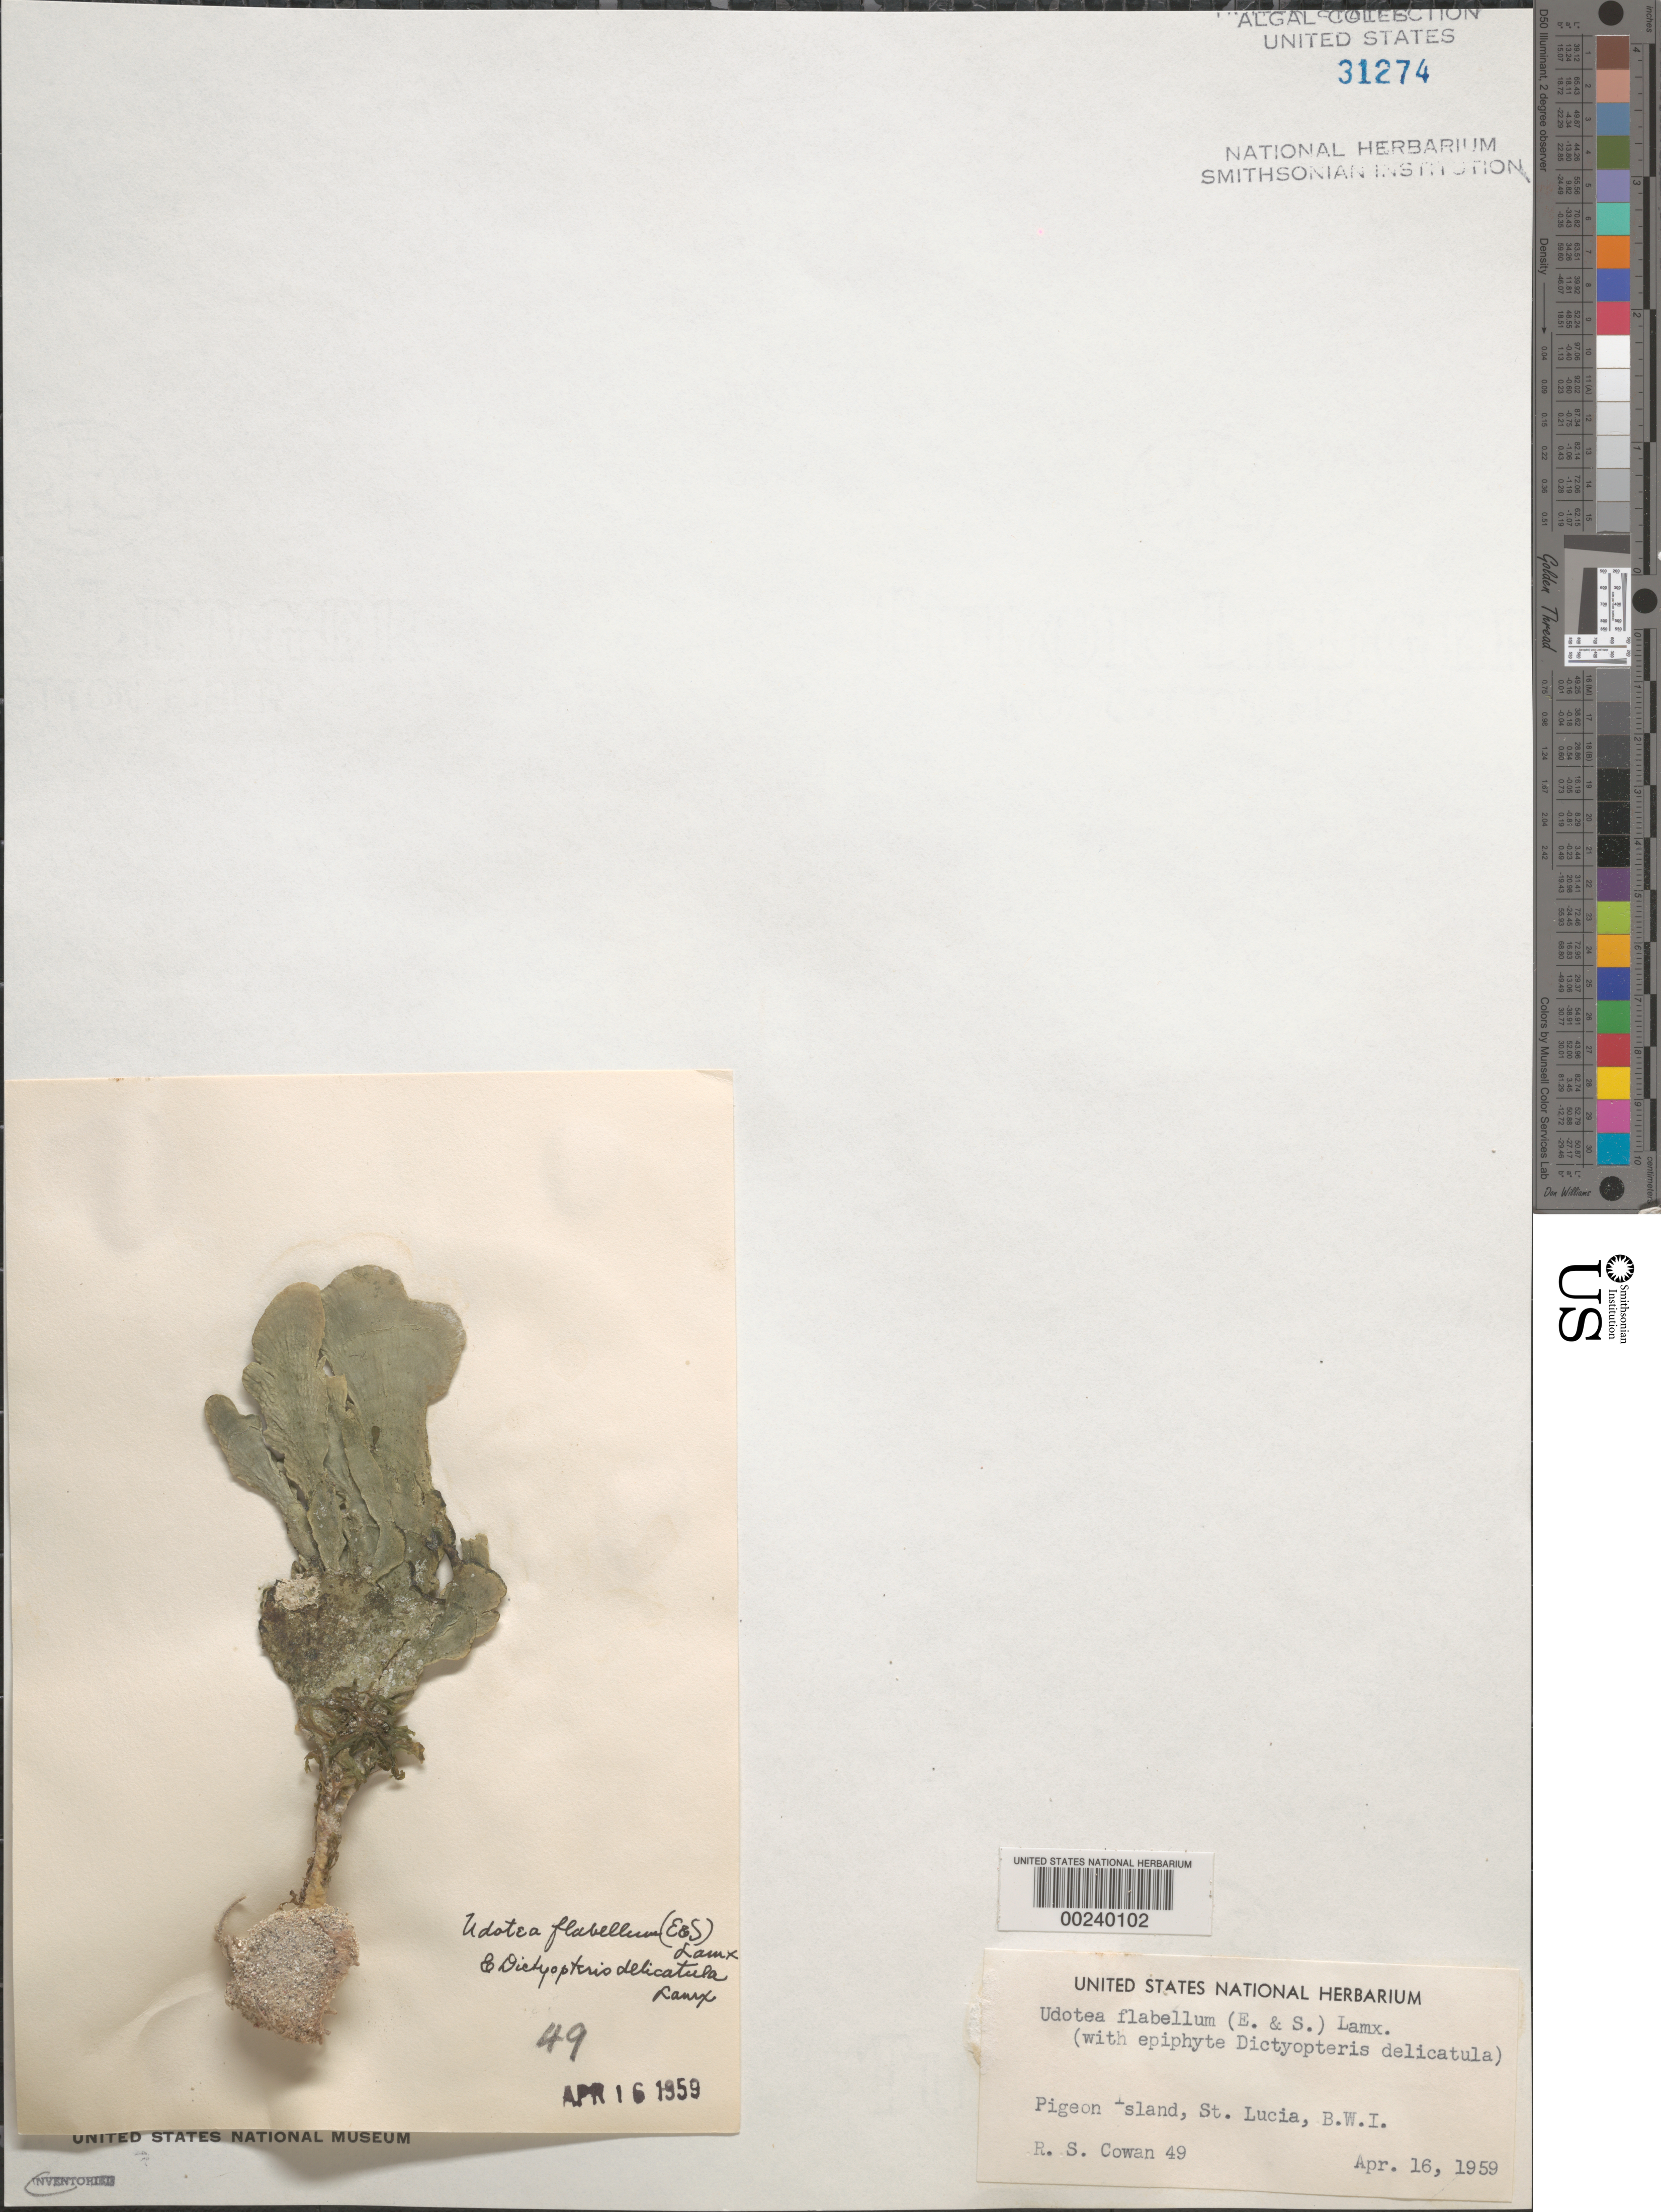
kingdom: Plantae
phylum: Chlorophyta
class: Ulvophyceae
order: Bryopsidales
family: Udoteaceae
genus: Udotea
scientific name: Udotea flabellum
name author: (J. Ellis & Sol.) M. Howe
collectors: R. S. Cowan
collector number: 49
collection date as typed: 16 Apr 1959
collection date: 1959-04-16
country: St. Lucia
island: Pigeon Island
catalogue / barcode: US 31274